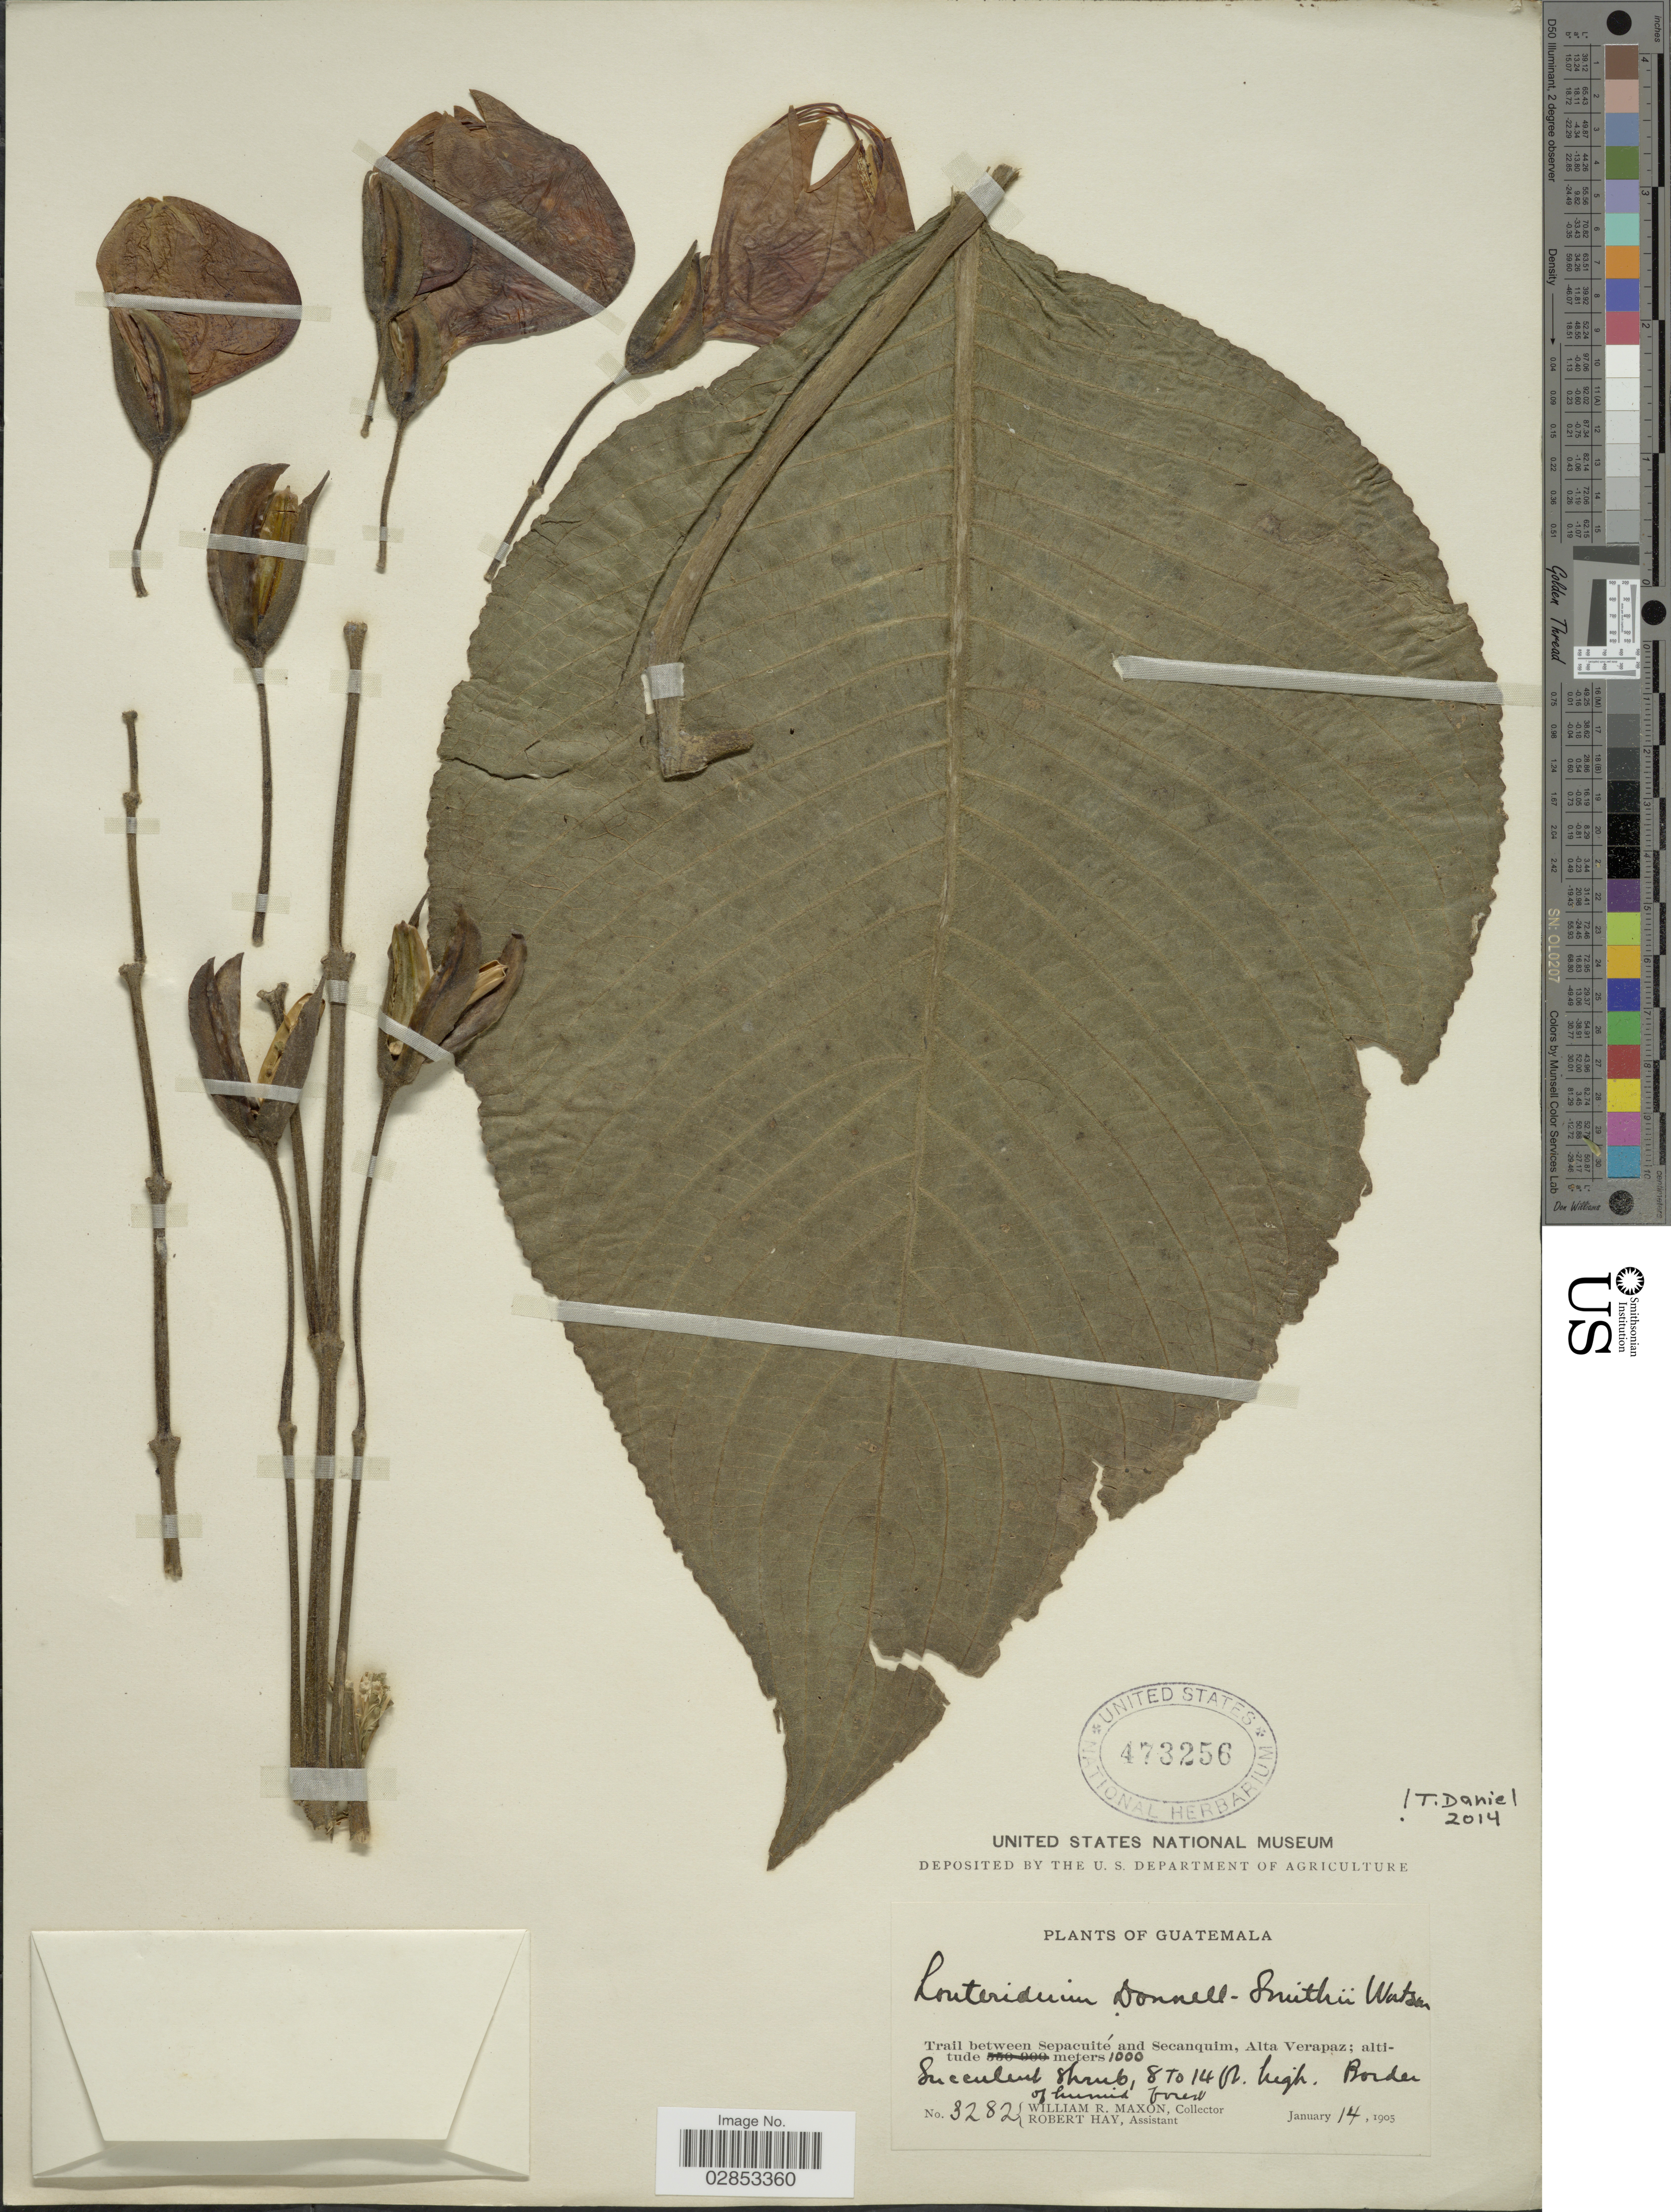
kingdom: Plantae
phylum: Tracheophyta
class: Magnoliopsida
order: Lamiales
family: Acanthaceae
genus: Louteridium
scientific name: Louteridium donnell-smithii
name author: S. Watson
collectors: W. R. Maxon & R. H. Hay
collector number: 3284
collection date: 1905-01-14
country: Guatemala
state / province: Alta Verapaz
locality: Trail between Sepacuité and Secanquim.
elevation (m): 1000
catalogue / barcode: US 473256